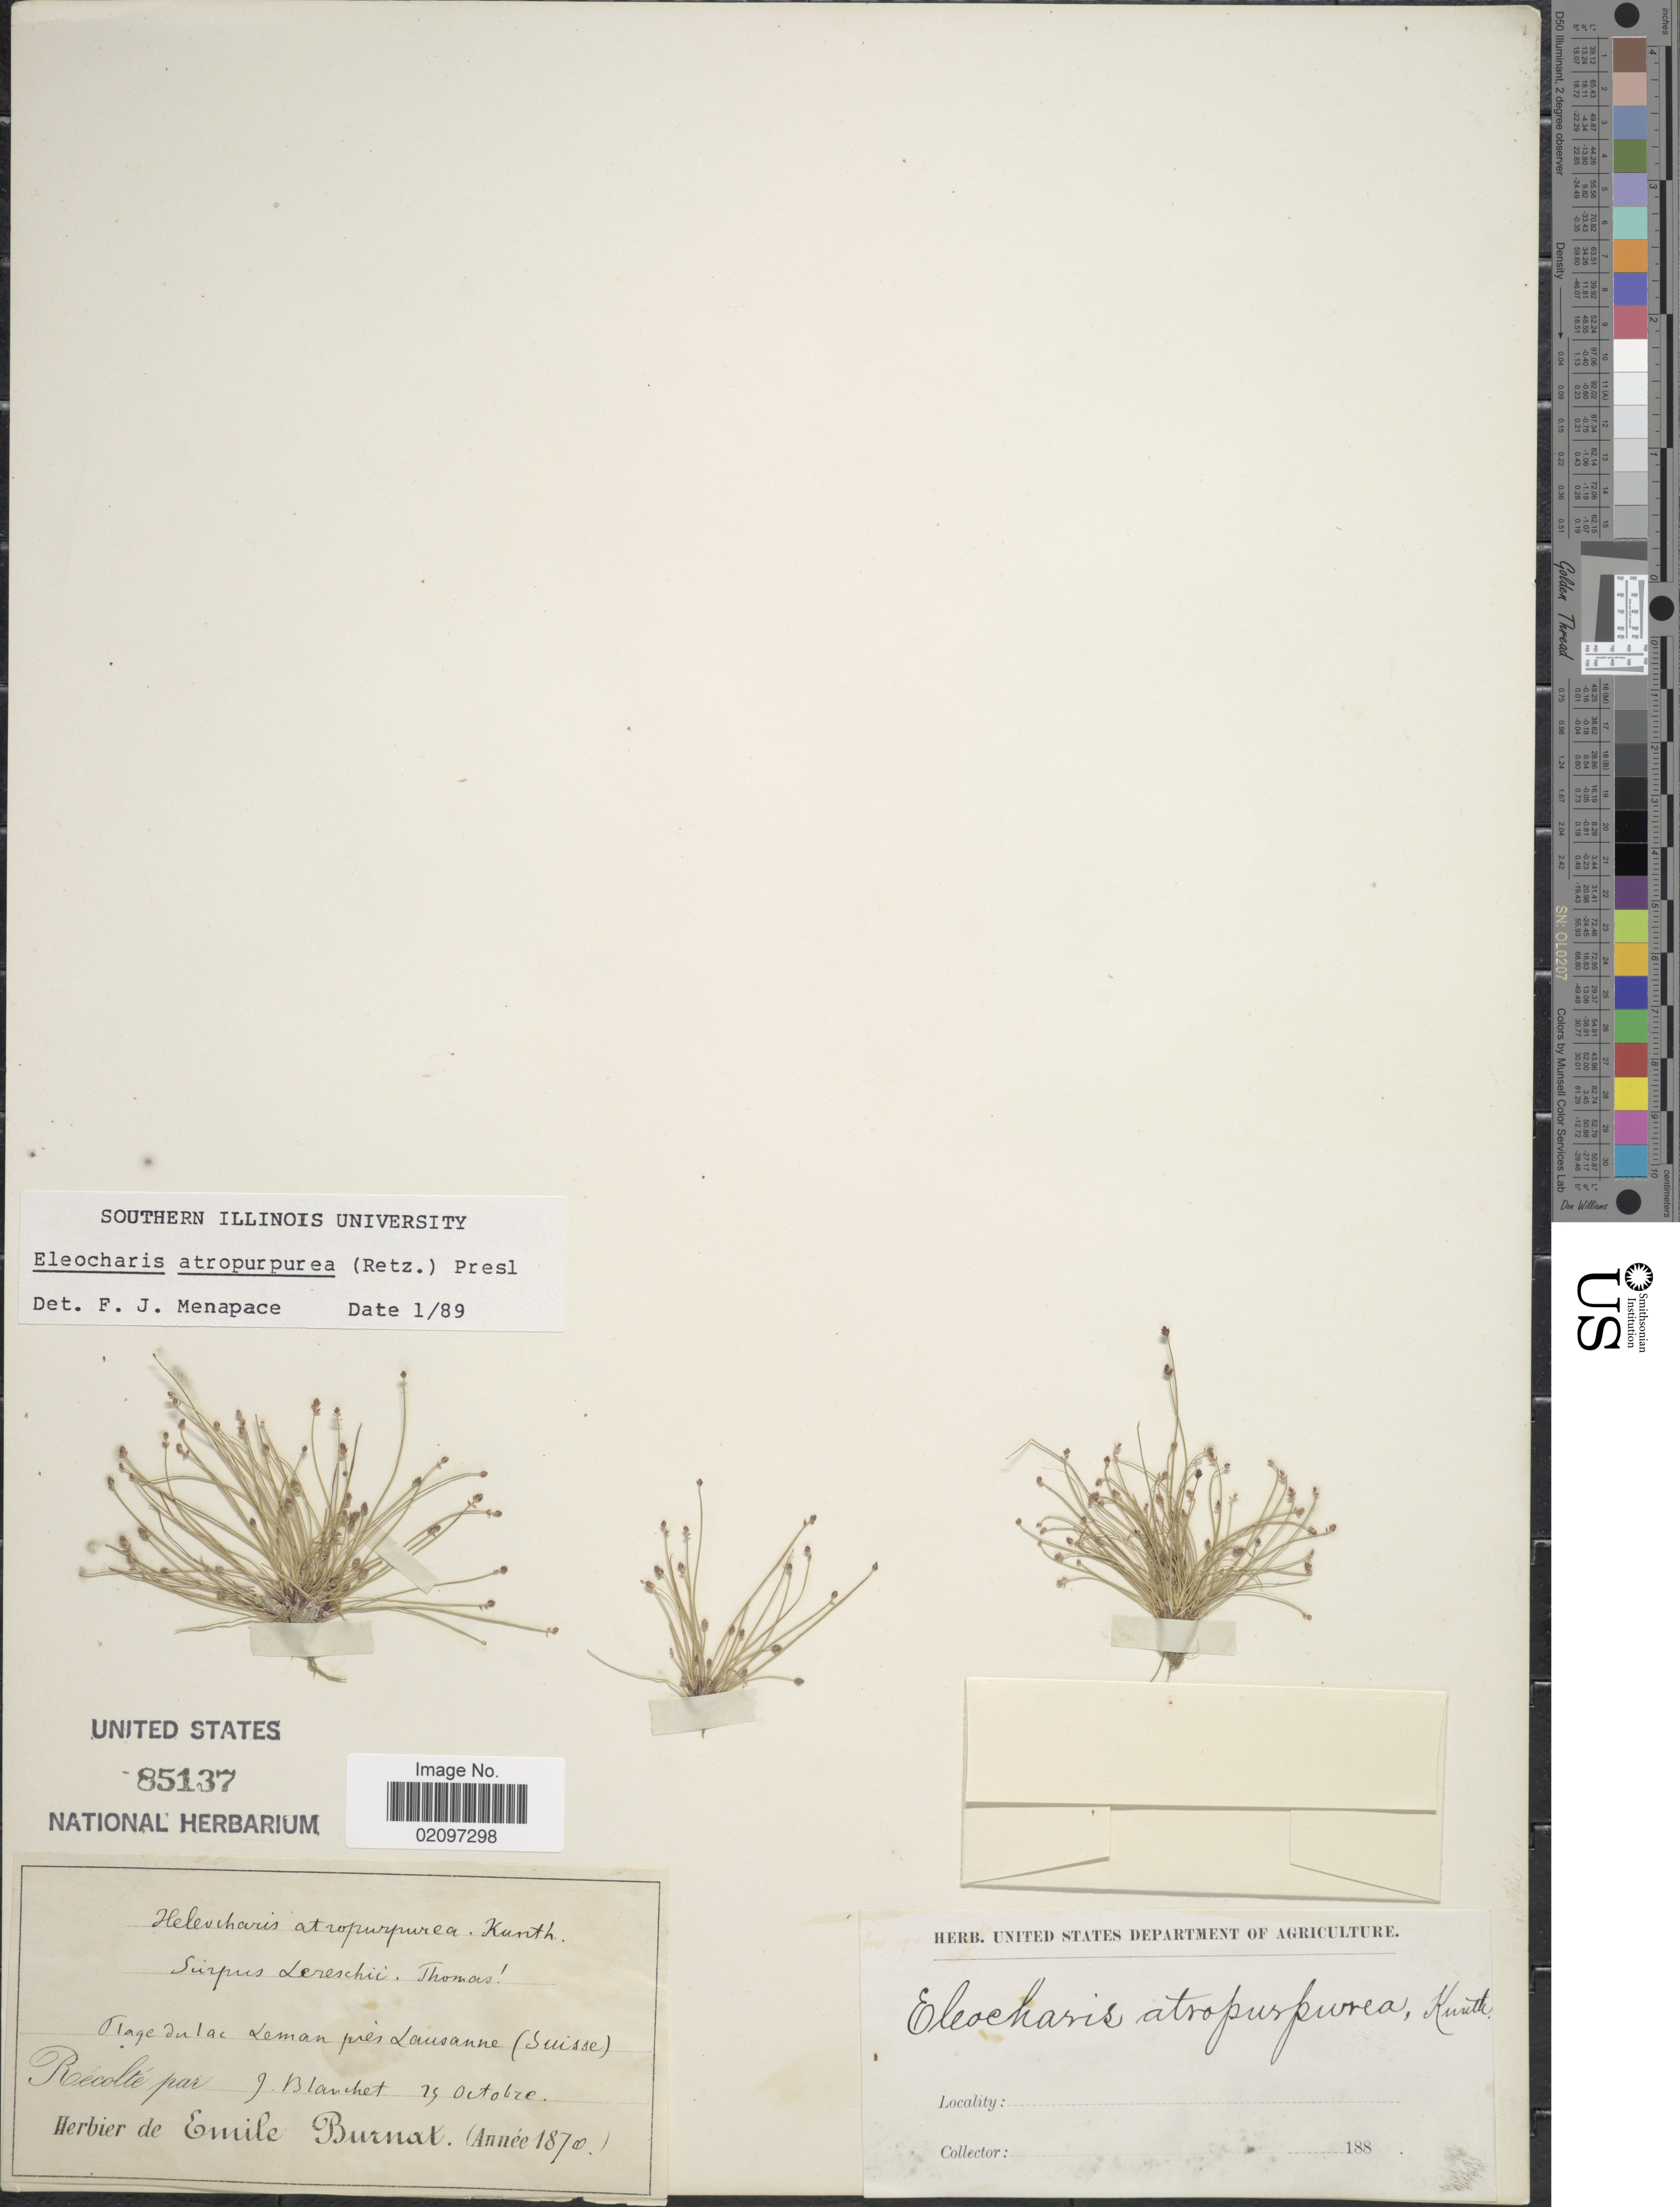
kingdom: Plantae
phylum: Tracheophyta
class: Liliopsida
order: Poales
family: Cyperaceae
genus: Eleocharis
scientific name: Eleocharis atropurpurea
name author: (Retz.) J. Presl & C. Presl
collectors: J. Blanchet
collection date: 1870-10-15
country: Switzerland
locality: Plage du lac Lema pres Lausanne (Suisse).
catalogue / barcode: US 85137